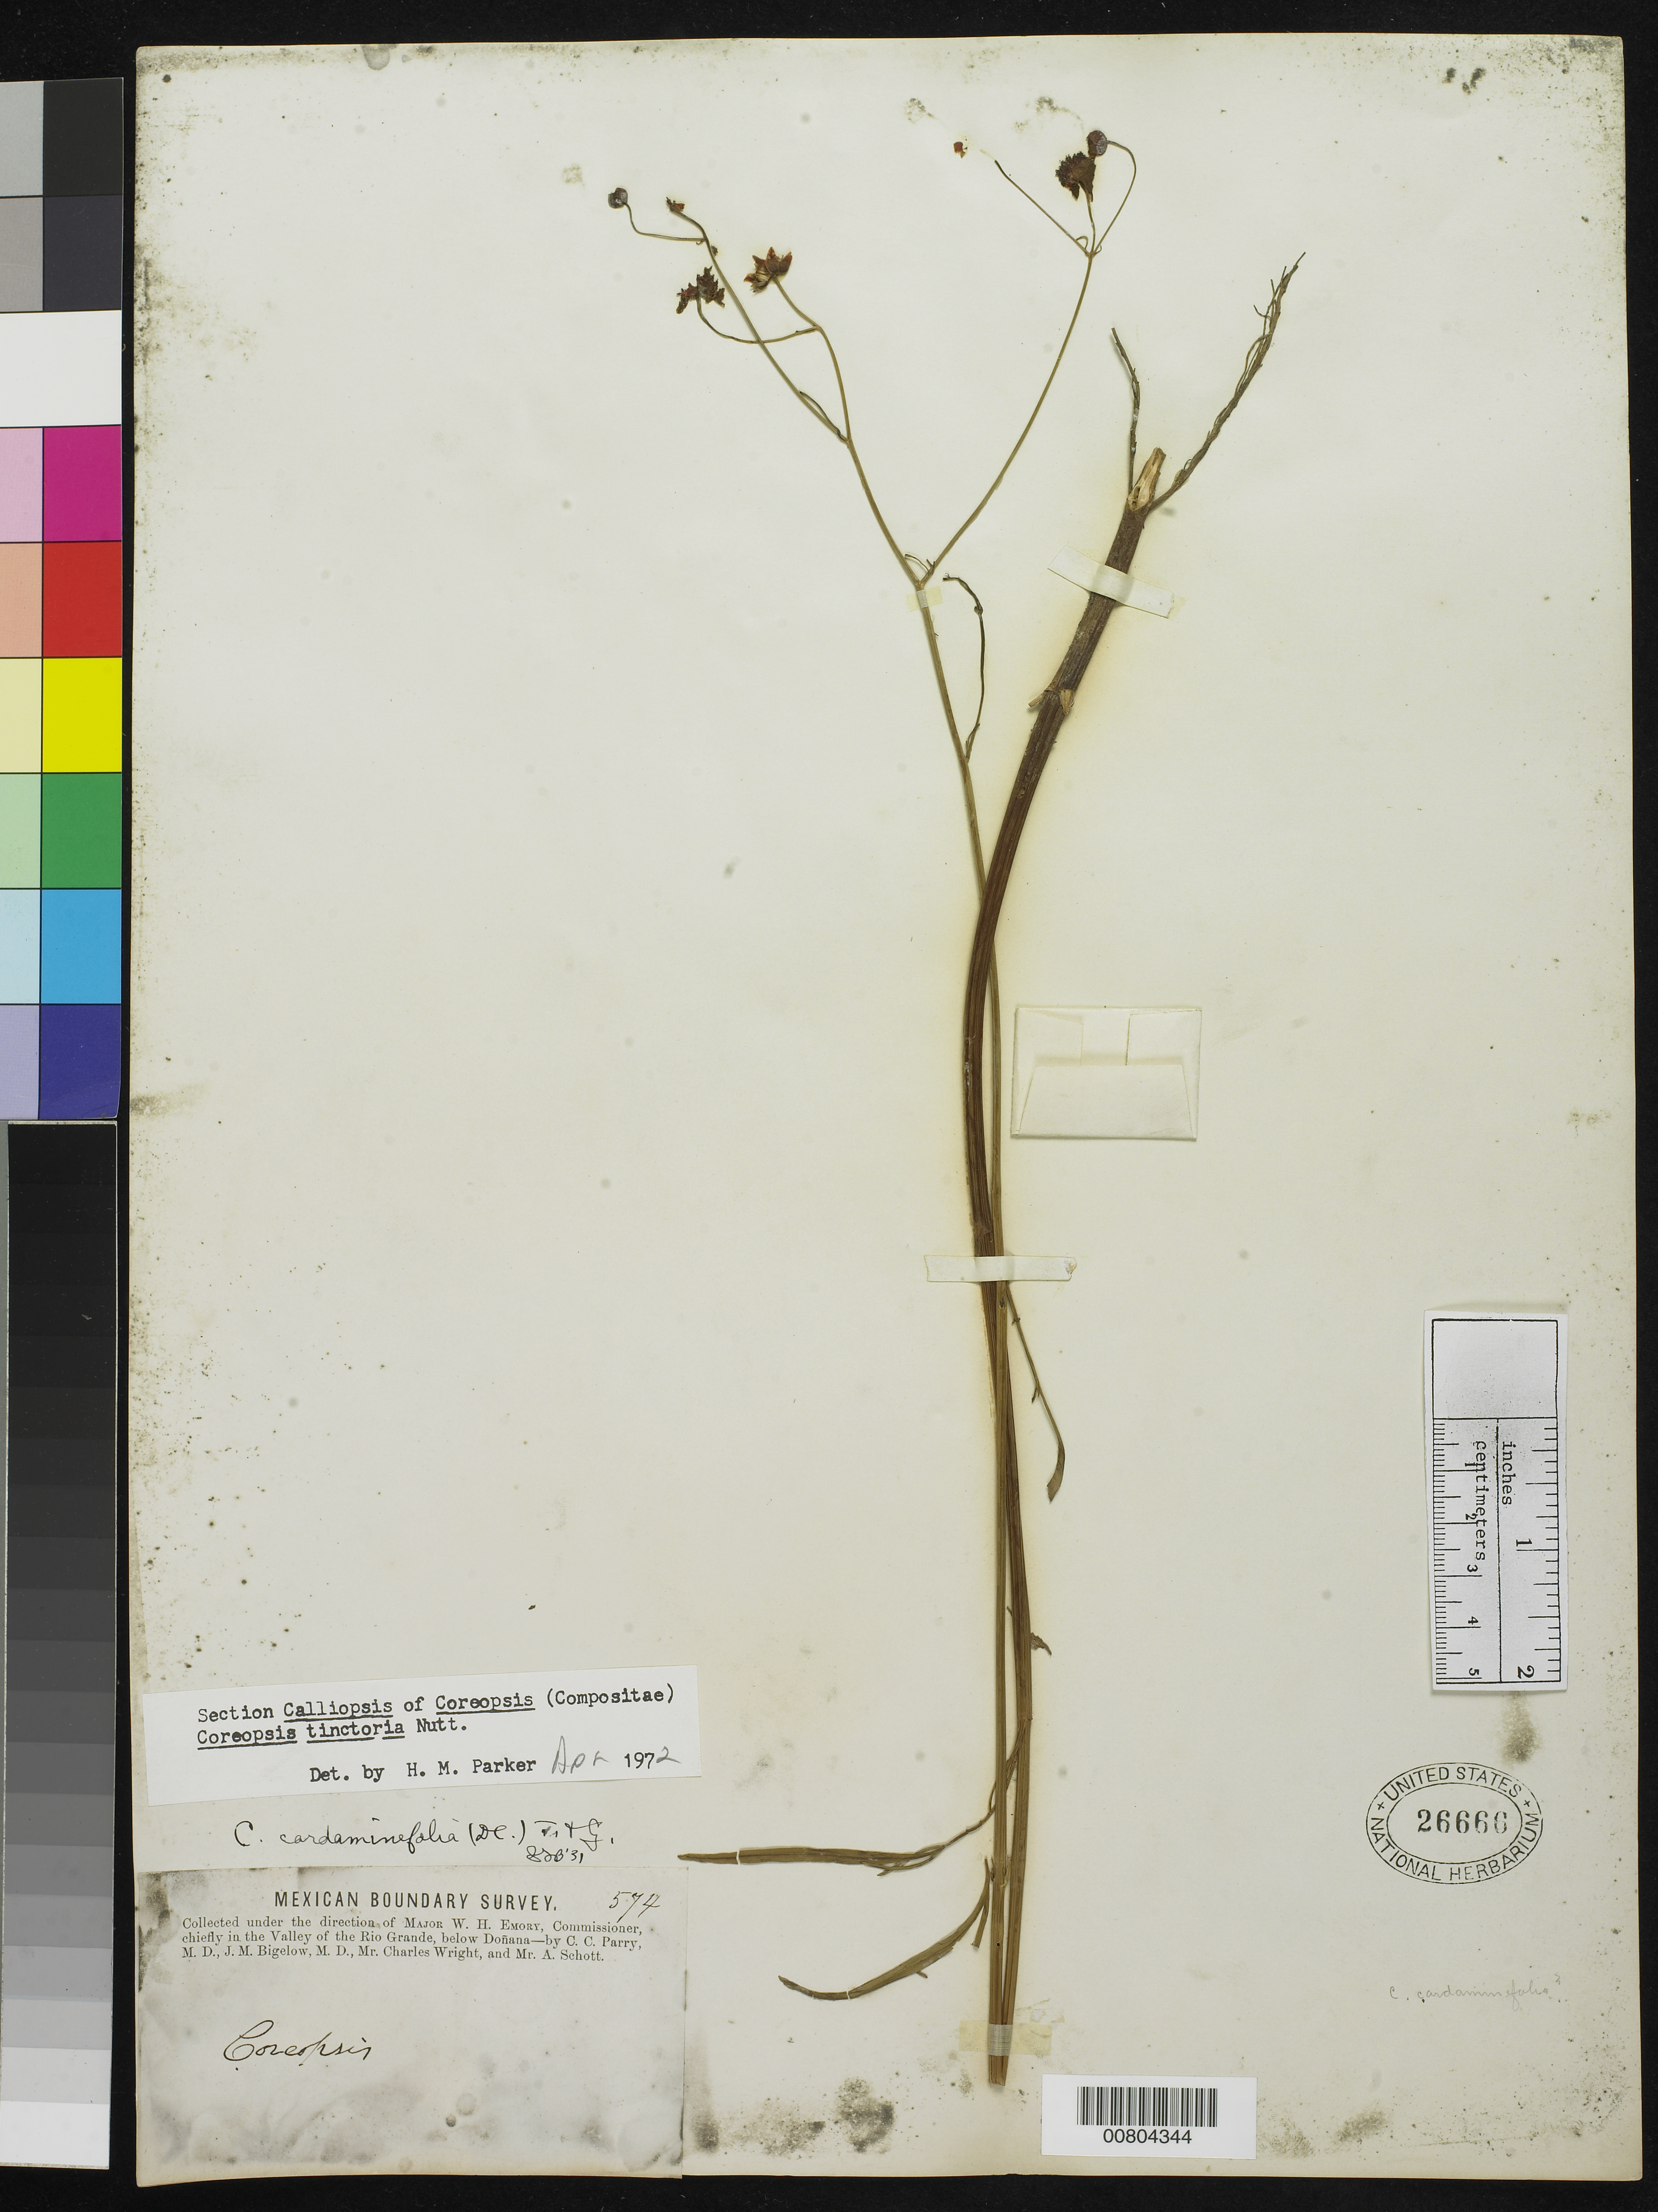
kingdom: Plantae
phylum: Tracheophyta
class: Magnoliopsida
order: Asterales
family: Asteraceae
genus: Coreopsis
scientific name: Coreopsis tinctoria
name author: Nutt.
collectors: C. C. Parry, J. M. Bigelow, C. Wright & A. C. V. Schott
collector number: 574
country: United States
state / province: New Mexico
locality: Valley of the Rio Grande, below Doñana, New Mexico.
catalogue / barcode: US 26666